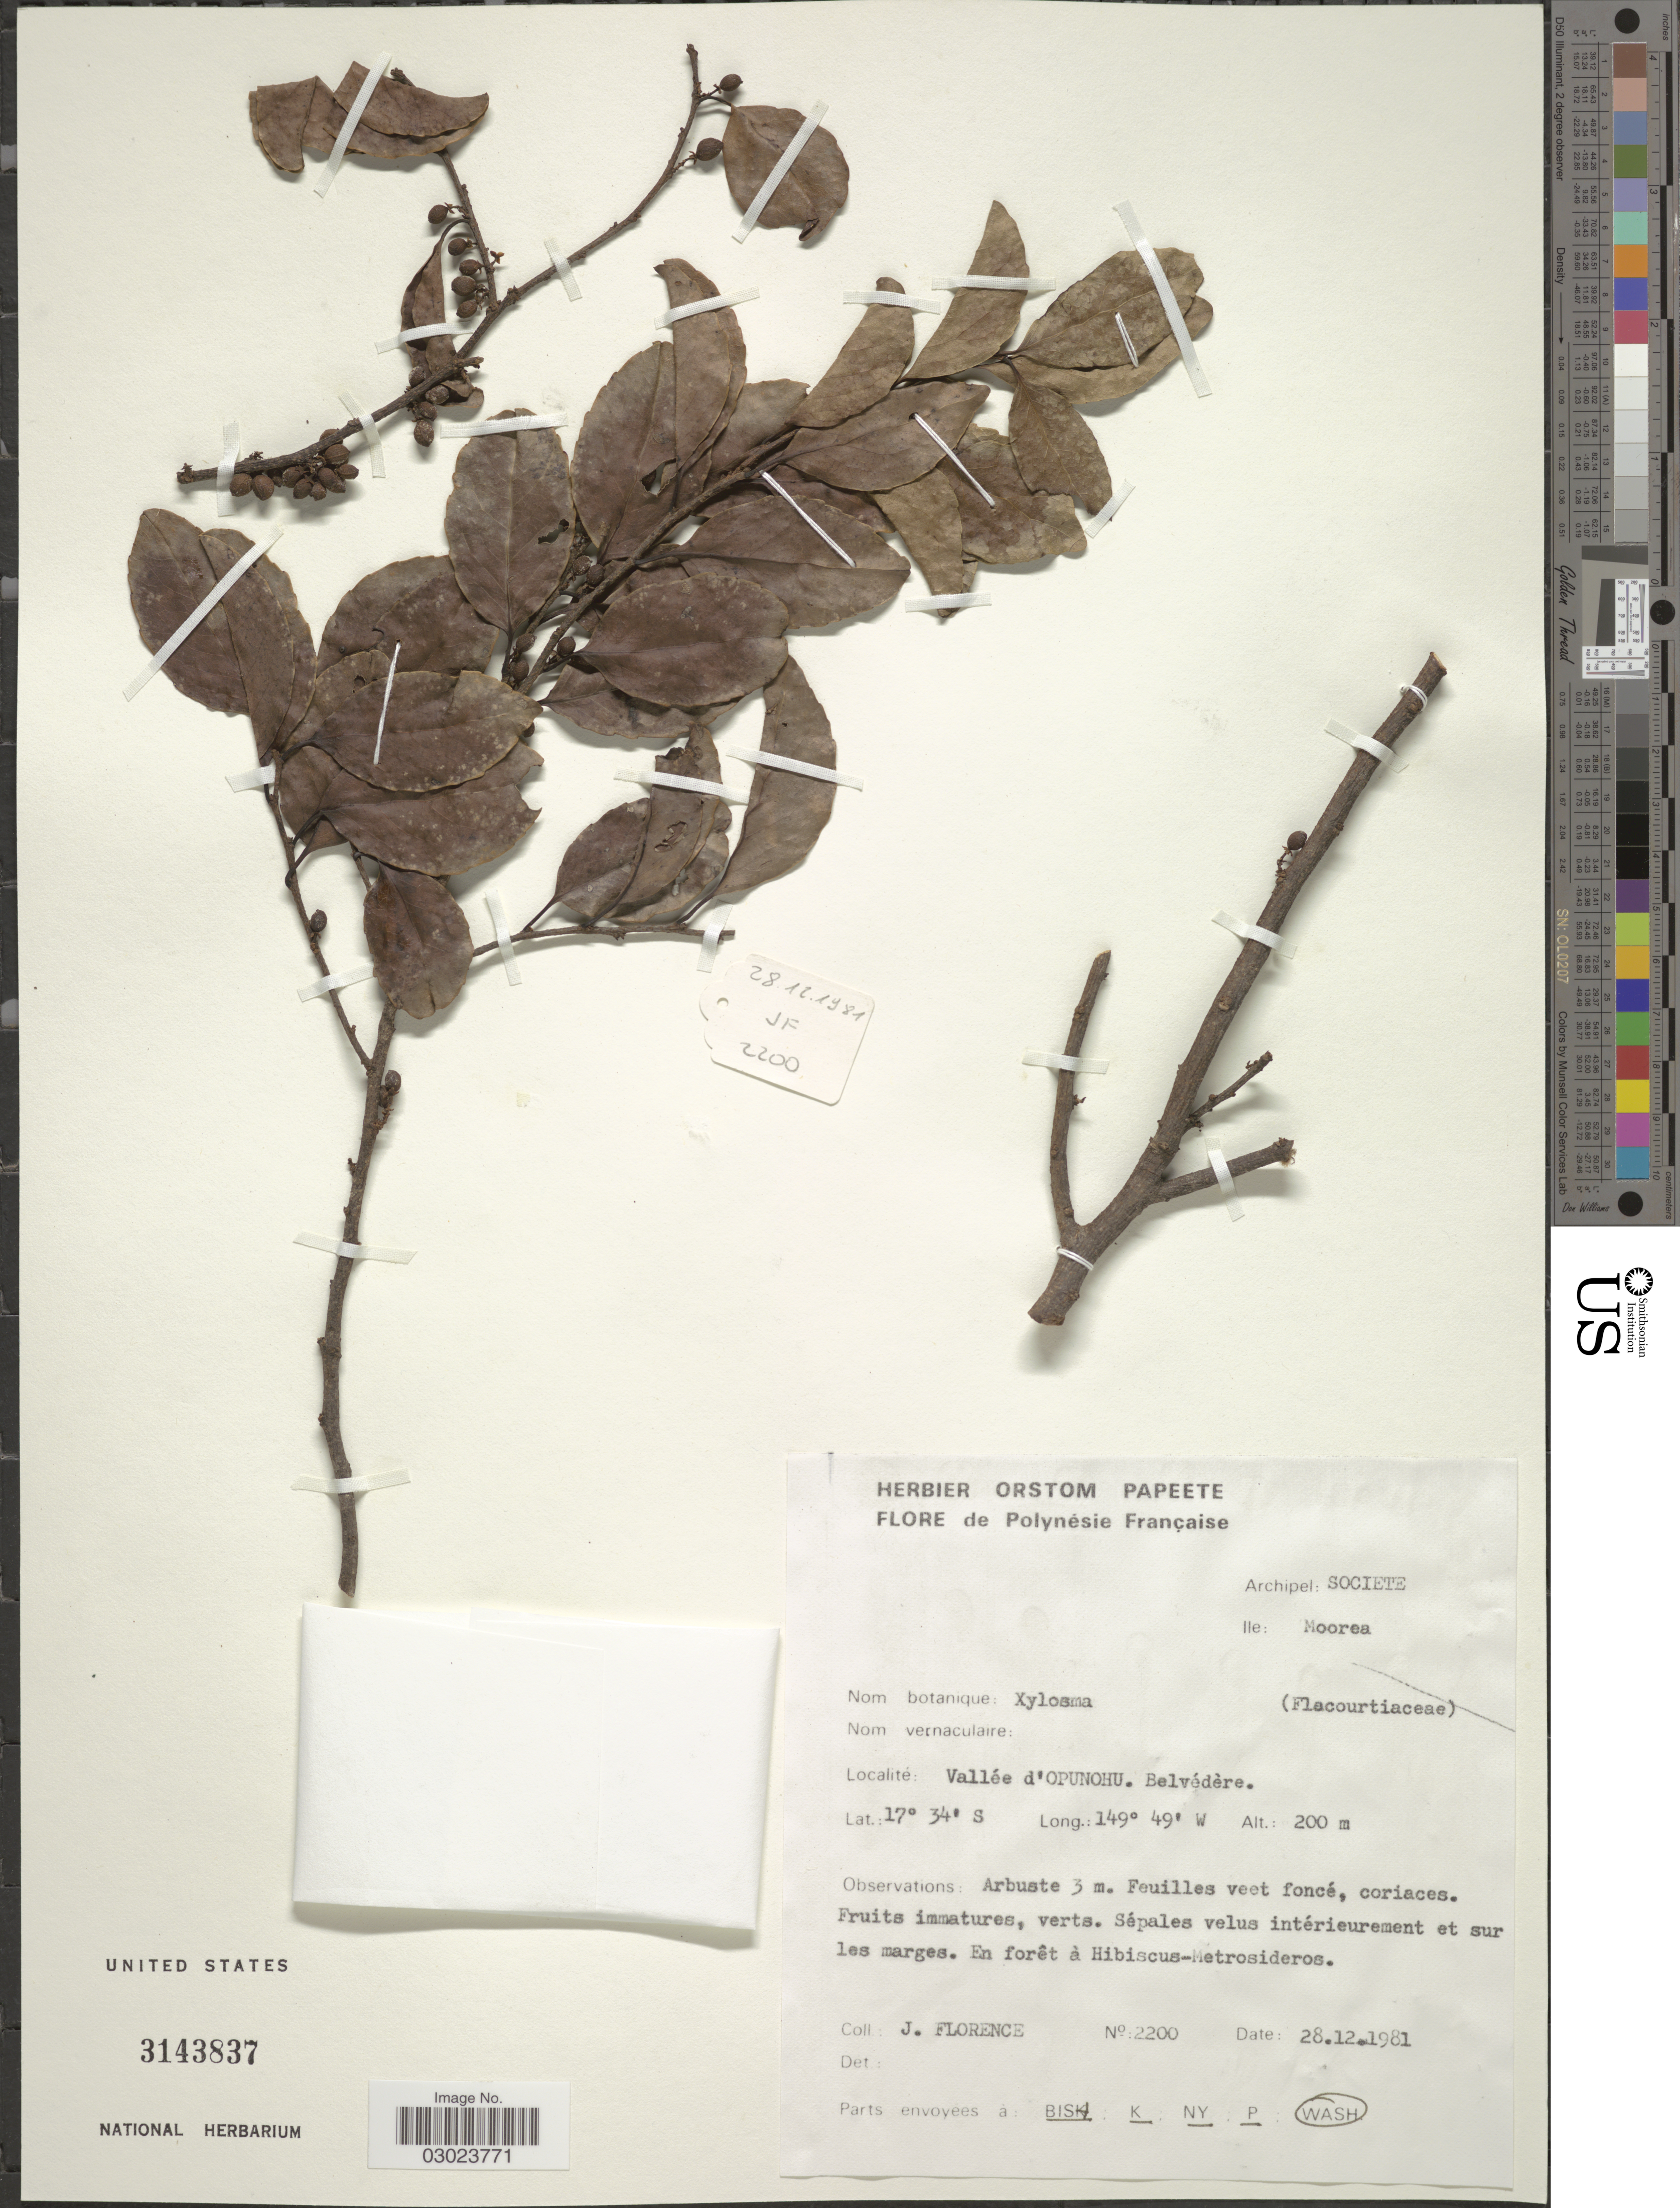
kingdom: Plantae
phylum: Tracheophyta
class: Magnoliopsida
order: Malpighiales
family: Salicaceae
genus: Xylosma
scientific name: Xylosma sp.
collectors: J. Florence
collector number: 2200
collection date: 1981-12-28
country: French Polynesia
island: Moorea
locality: Archipel: Societe. Ile: Moorea. Vallée d'Opunohu. Belvédère.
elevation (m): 200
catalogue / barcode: US 3143837